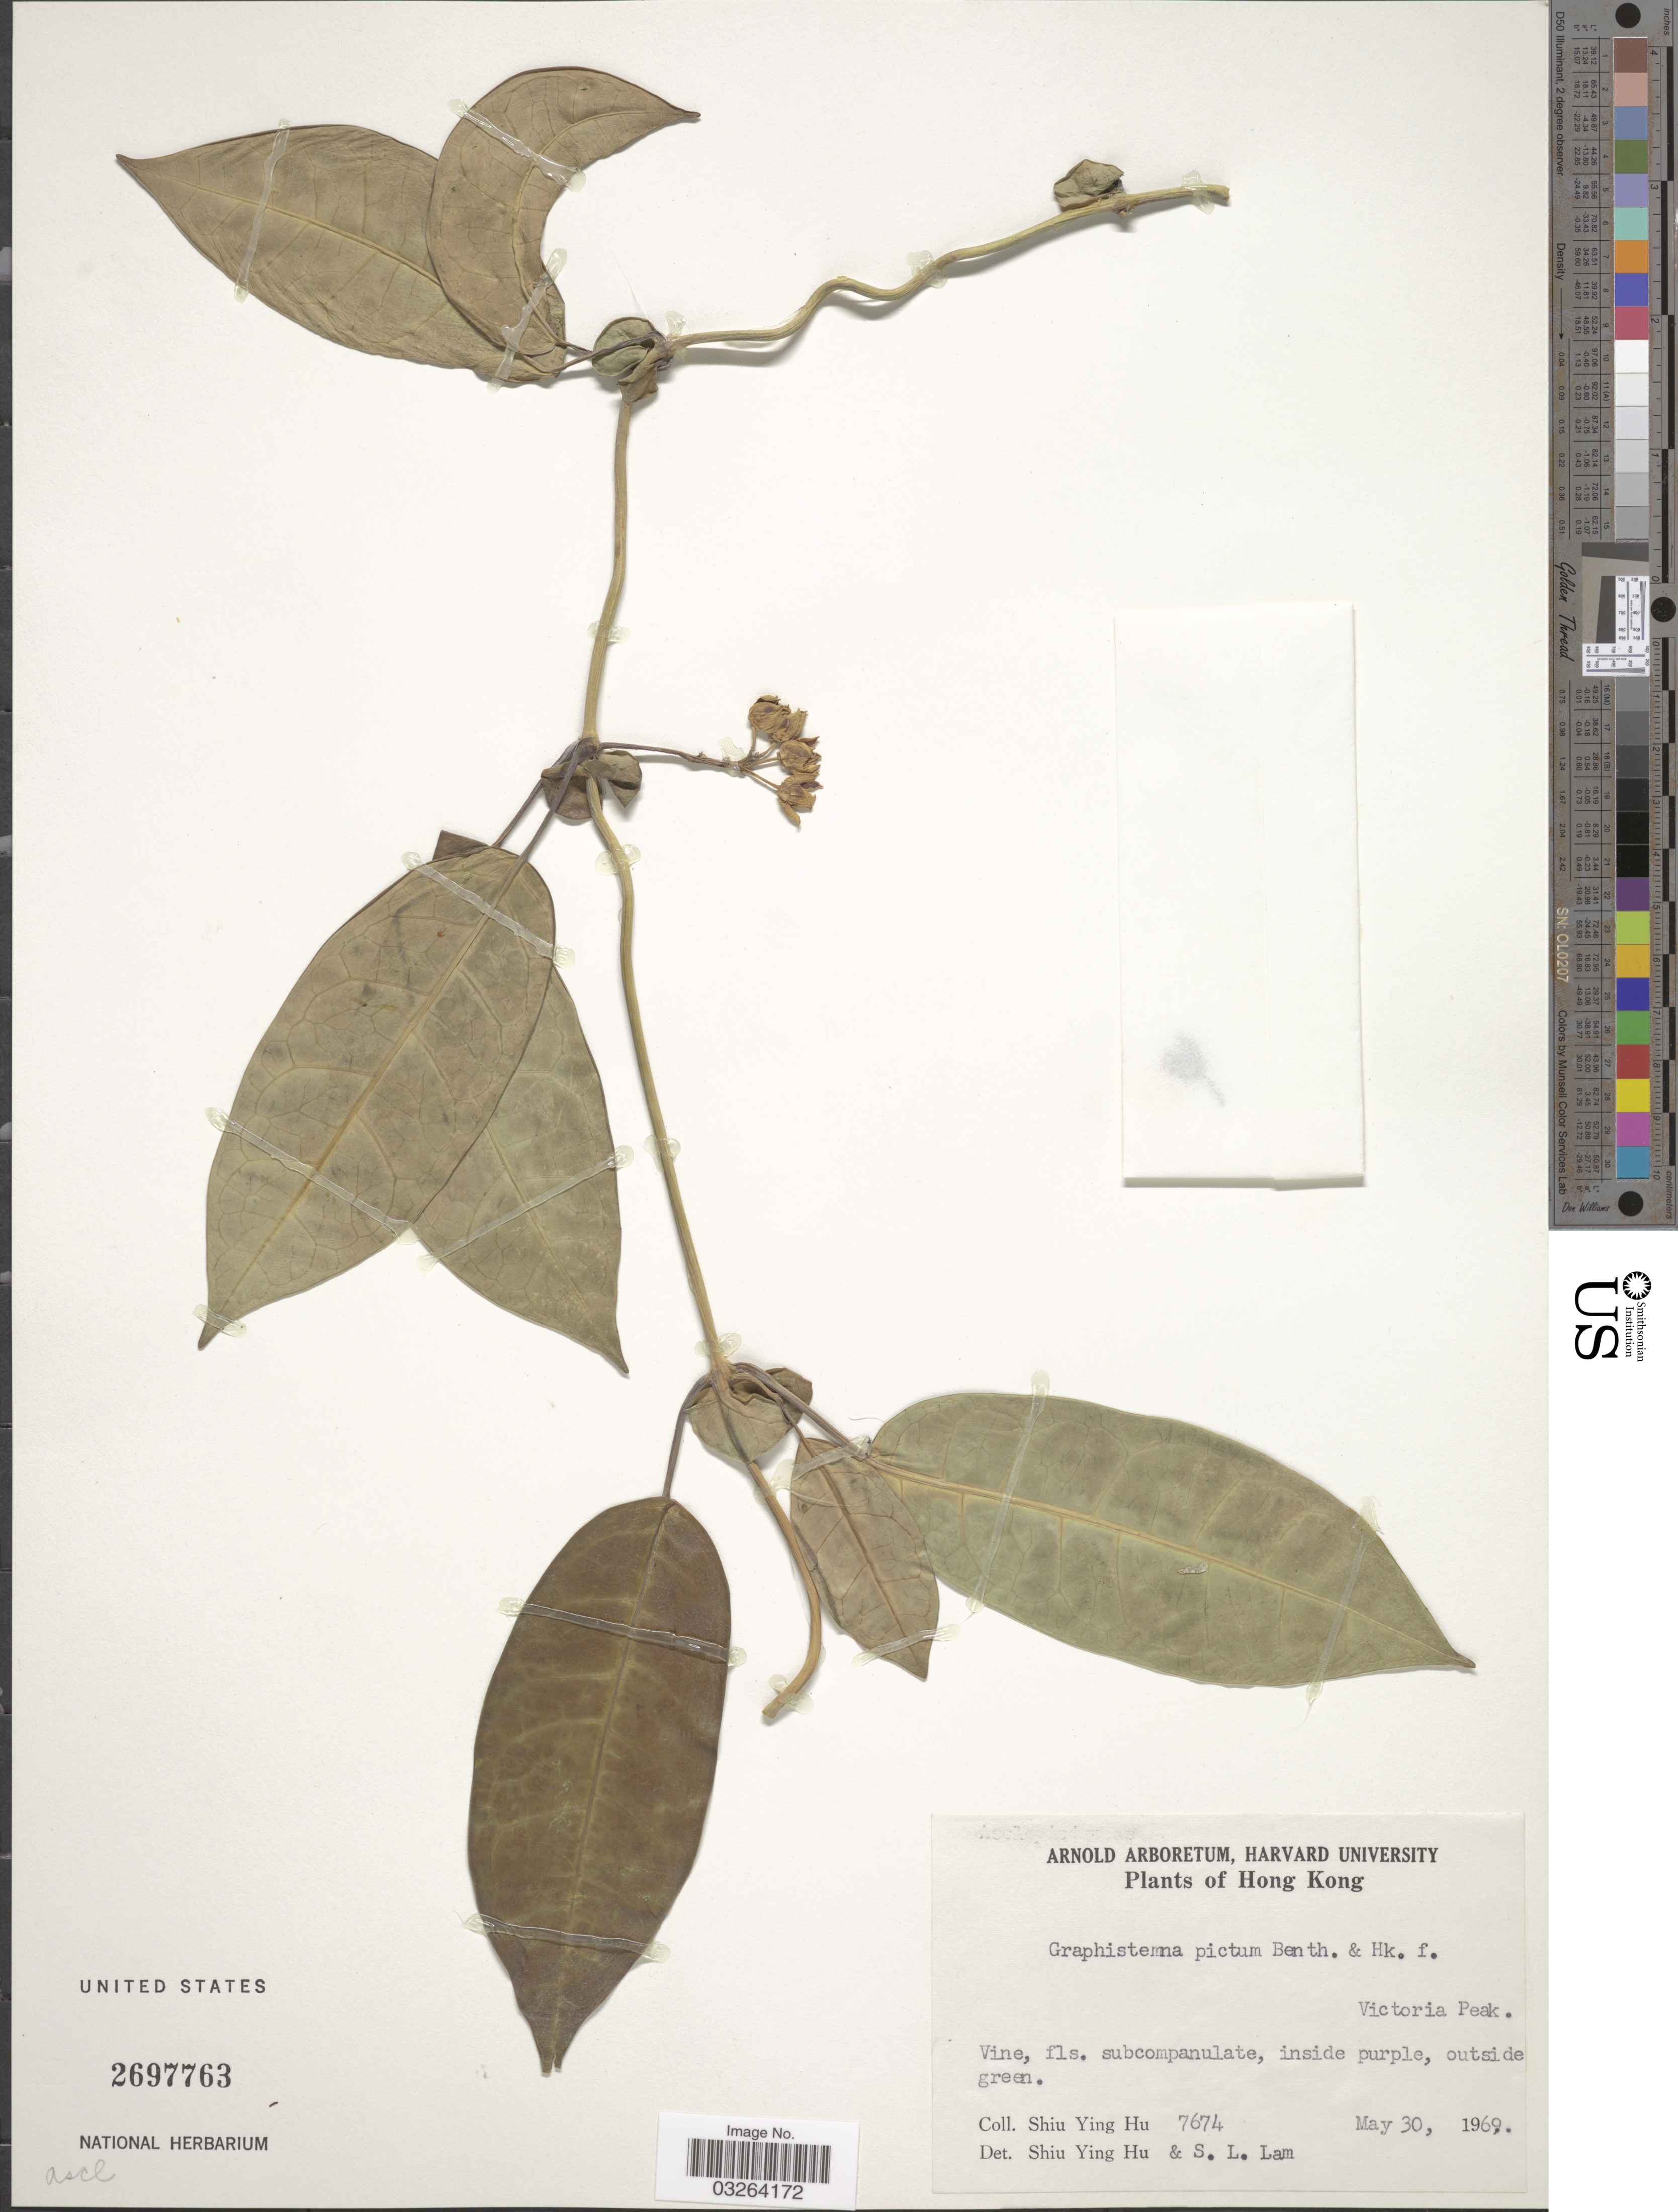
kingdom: Plantae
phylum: Tracheophyta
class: Magnoliopsida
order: Gentianales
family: Apocynaceae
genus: Graphistemma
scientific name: Graphistemma pictum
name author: (Champ. ex Benth.) Benth. & Hook. f. ex Maxim.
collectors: S. Y. Hu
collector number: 7674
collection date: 1969-05-30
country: China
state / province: Hong Kong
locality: Victoria Peak.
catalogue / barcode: US 2697763